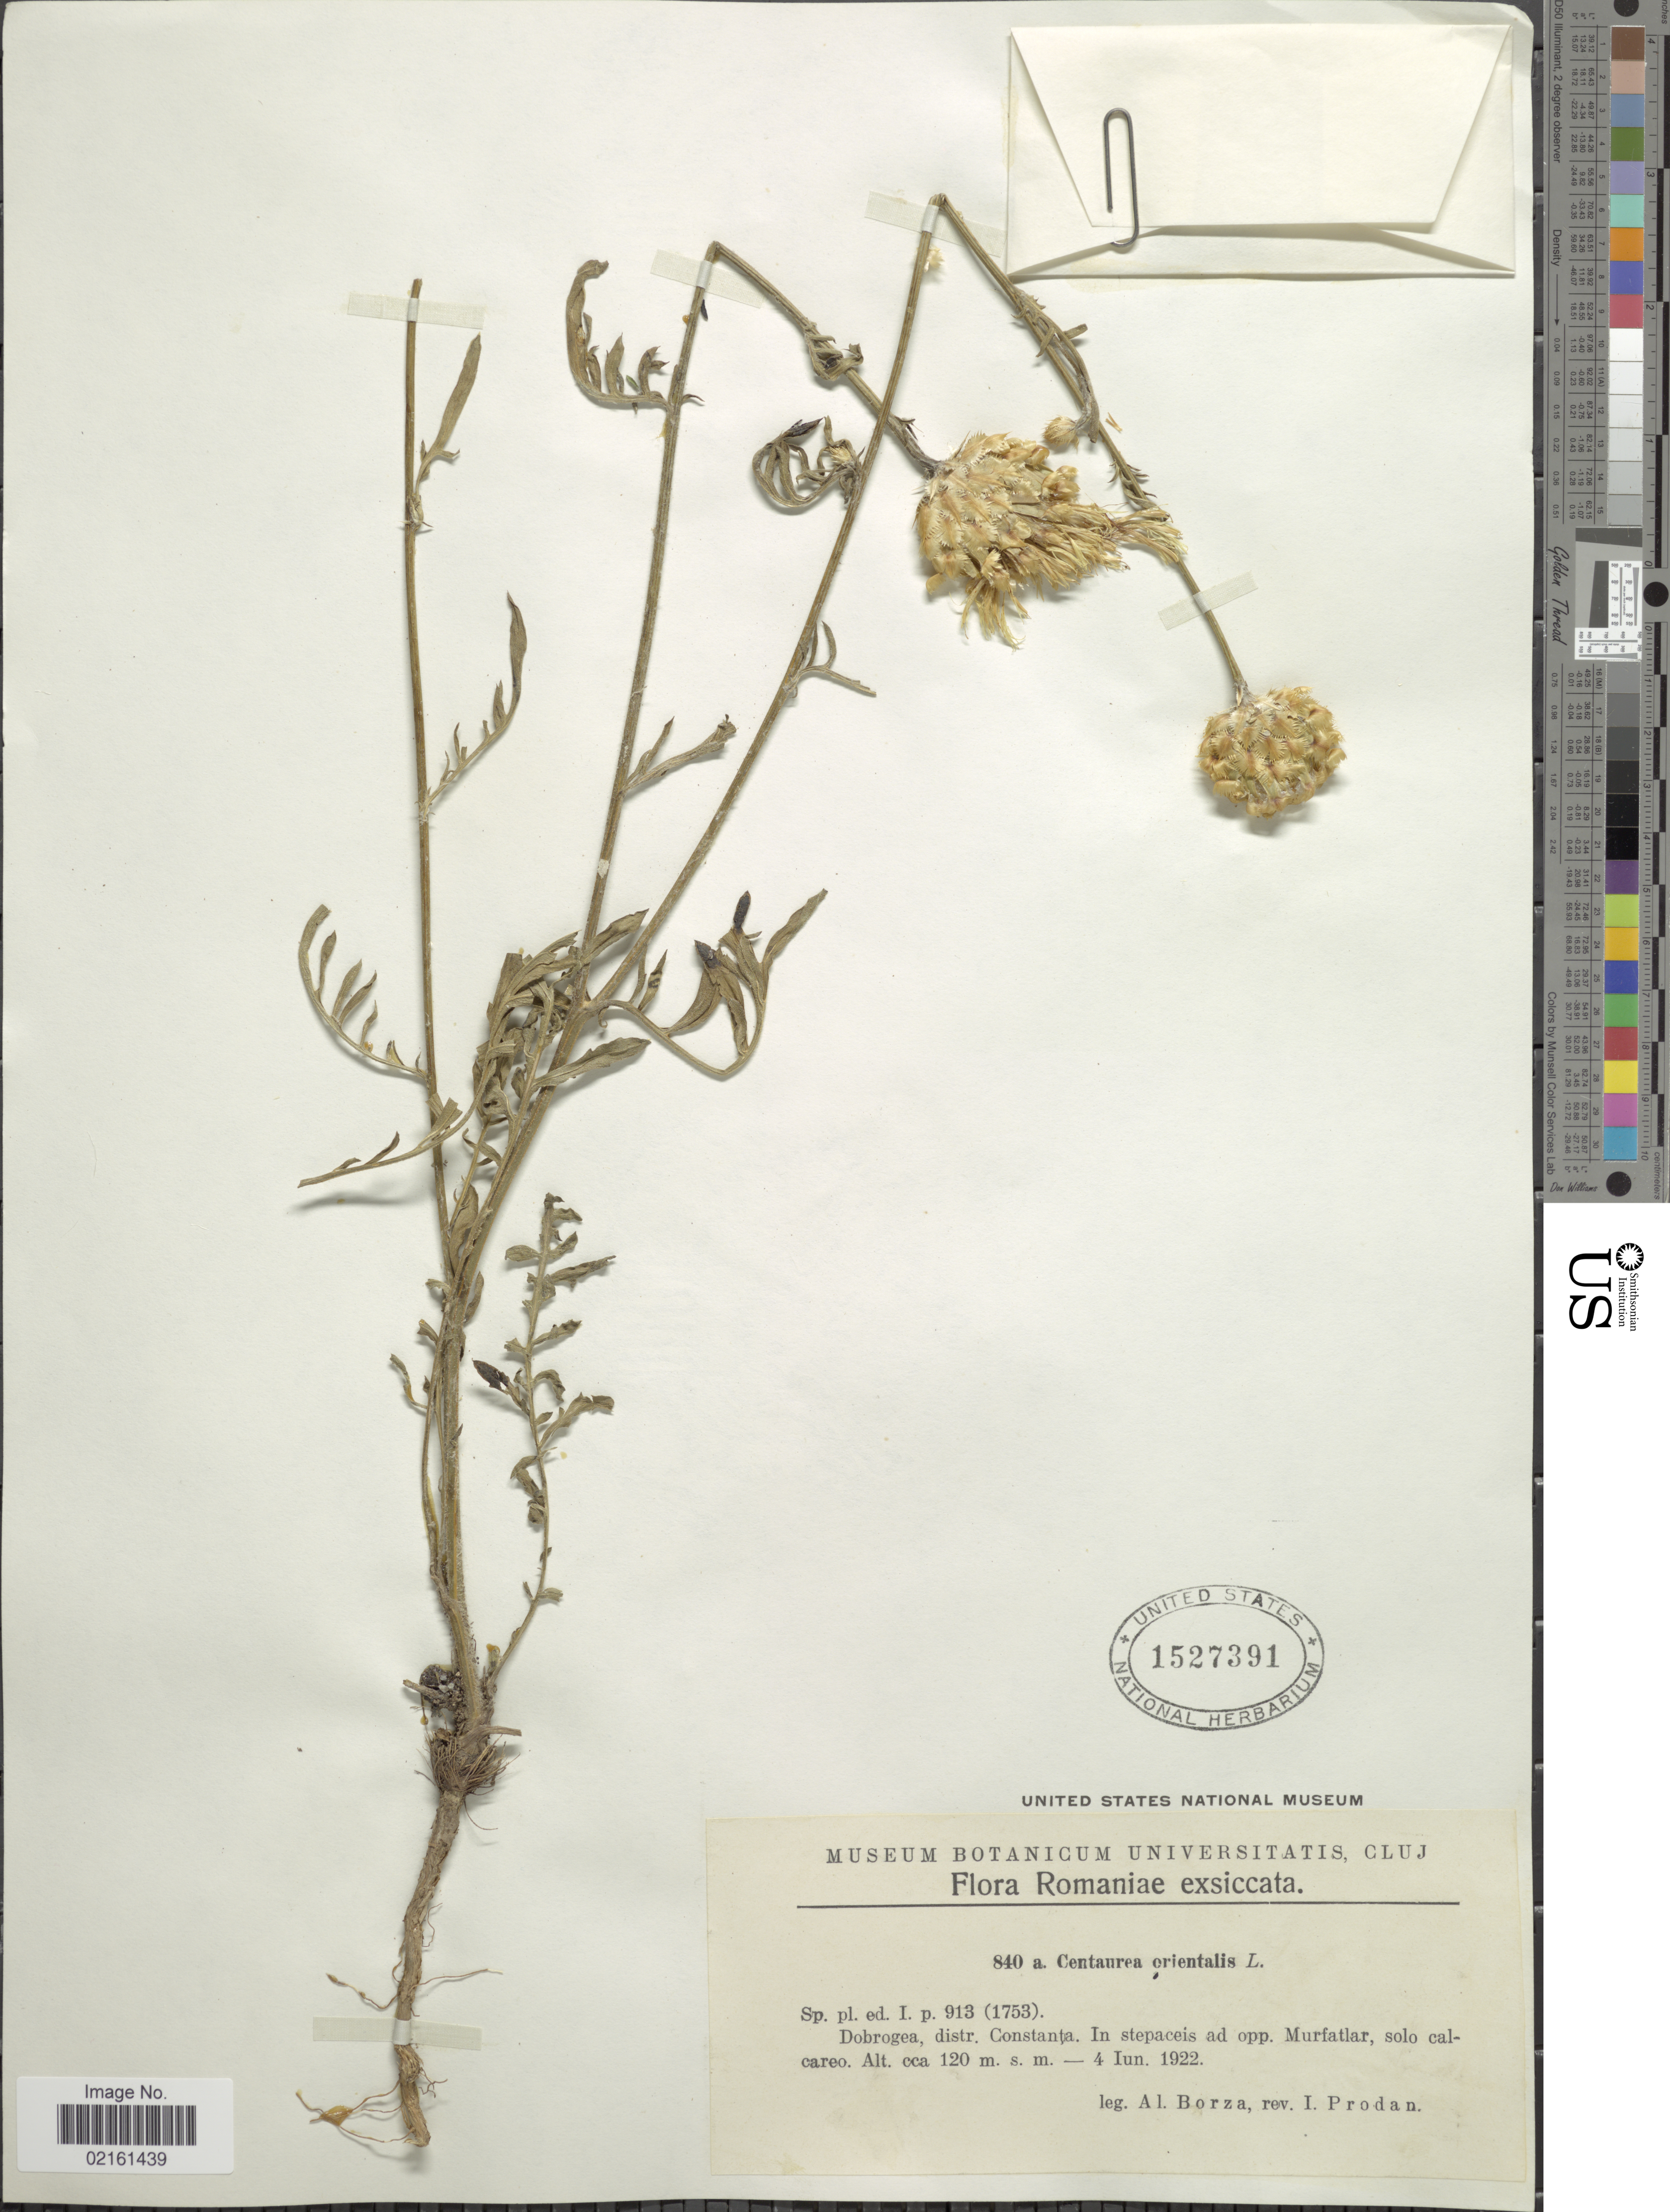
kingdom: Plantae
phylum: Tracheophyta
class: Magnoliopsida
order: Asterales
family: Asteraceae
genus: Centaurea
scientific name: Centaurea orientalis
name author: L.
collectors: A. Borza & I. Prodán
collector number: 840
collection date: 1922-06-04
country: Romania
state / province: Constanta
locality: Dobrogea, ad opp. Murfatlar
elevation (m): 120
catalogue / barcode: US 1527391